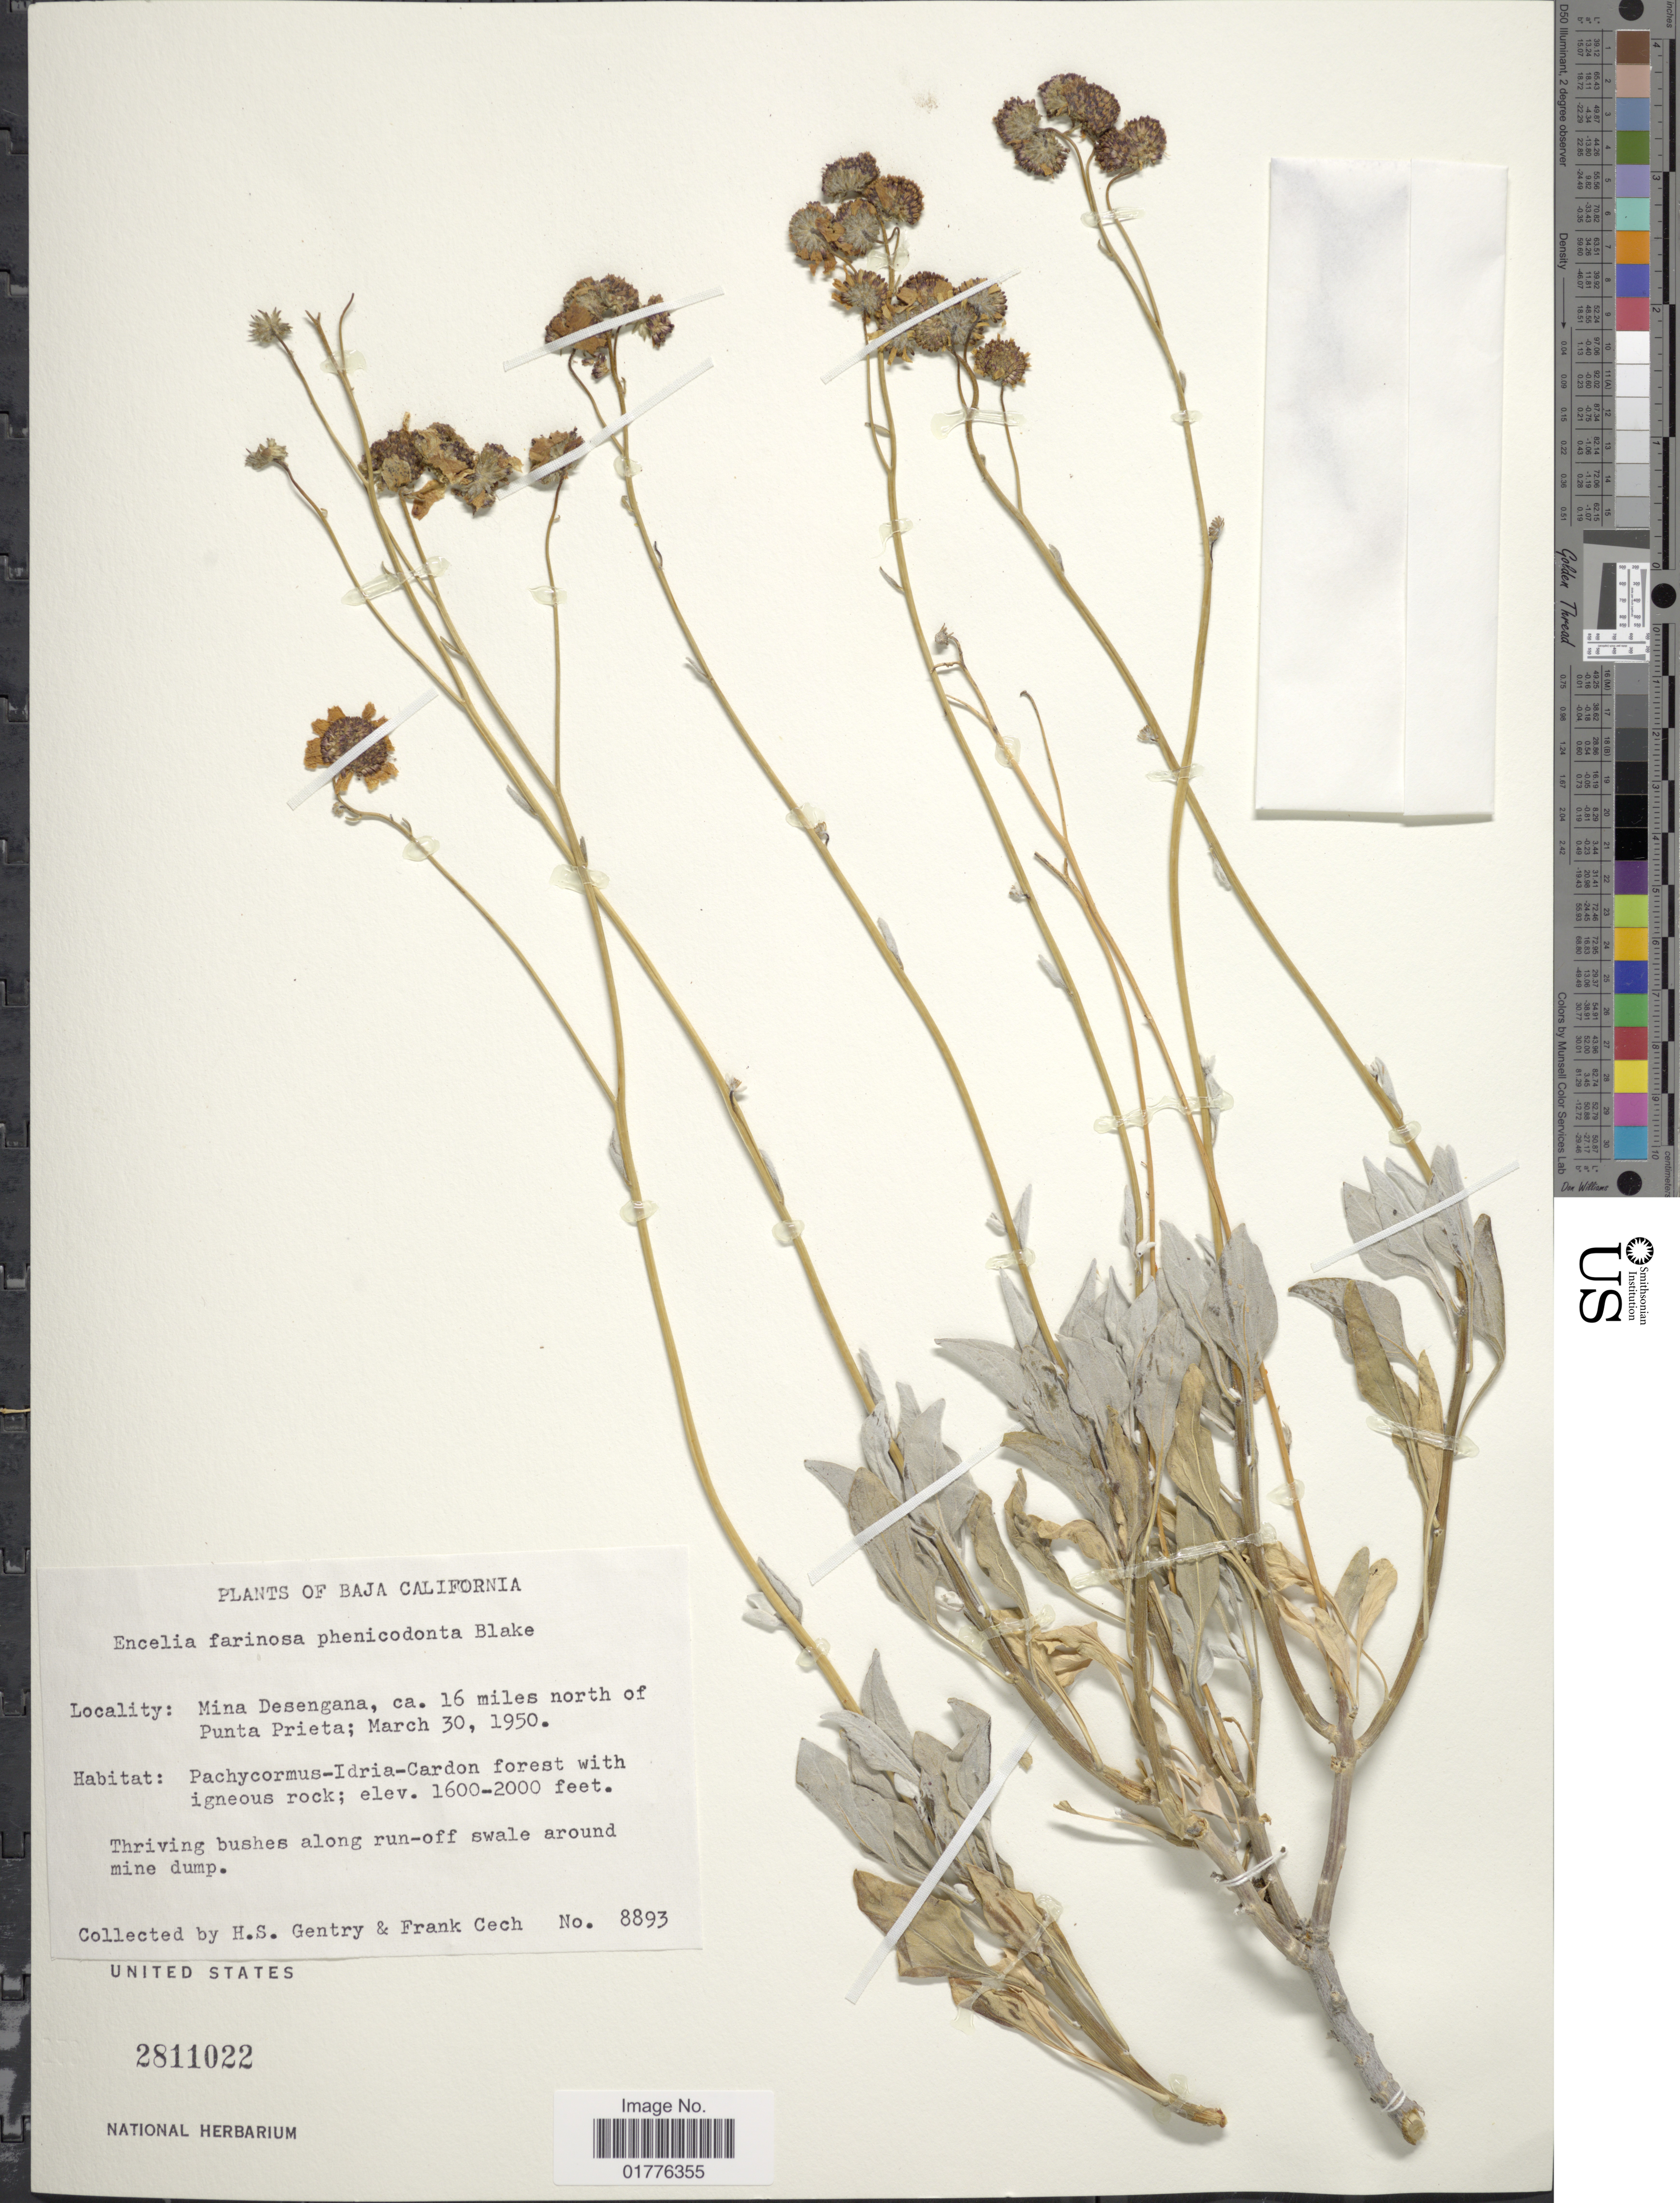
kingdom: Plantae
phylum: Tracheophyta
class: Magnoliopsida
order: Asterales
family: Asteraceae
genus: Encelia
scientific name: Encelia farinosa f. phenicodonta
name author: S.F. Blake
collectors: H. S. Gentry & F. Cech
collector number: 8893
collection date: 1950-03-30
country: Mexico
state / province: Baja California Sur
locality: Mina Desengana, ca. 16 miles north of Punta Prieta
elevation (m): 488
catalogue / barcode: US 2811022